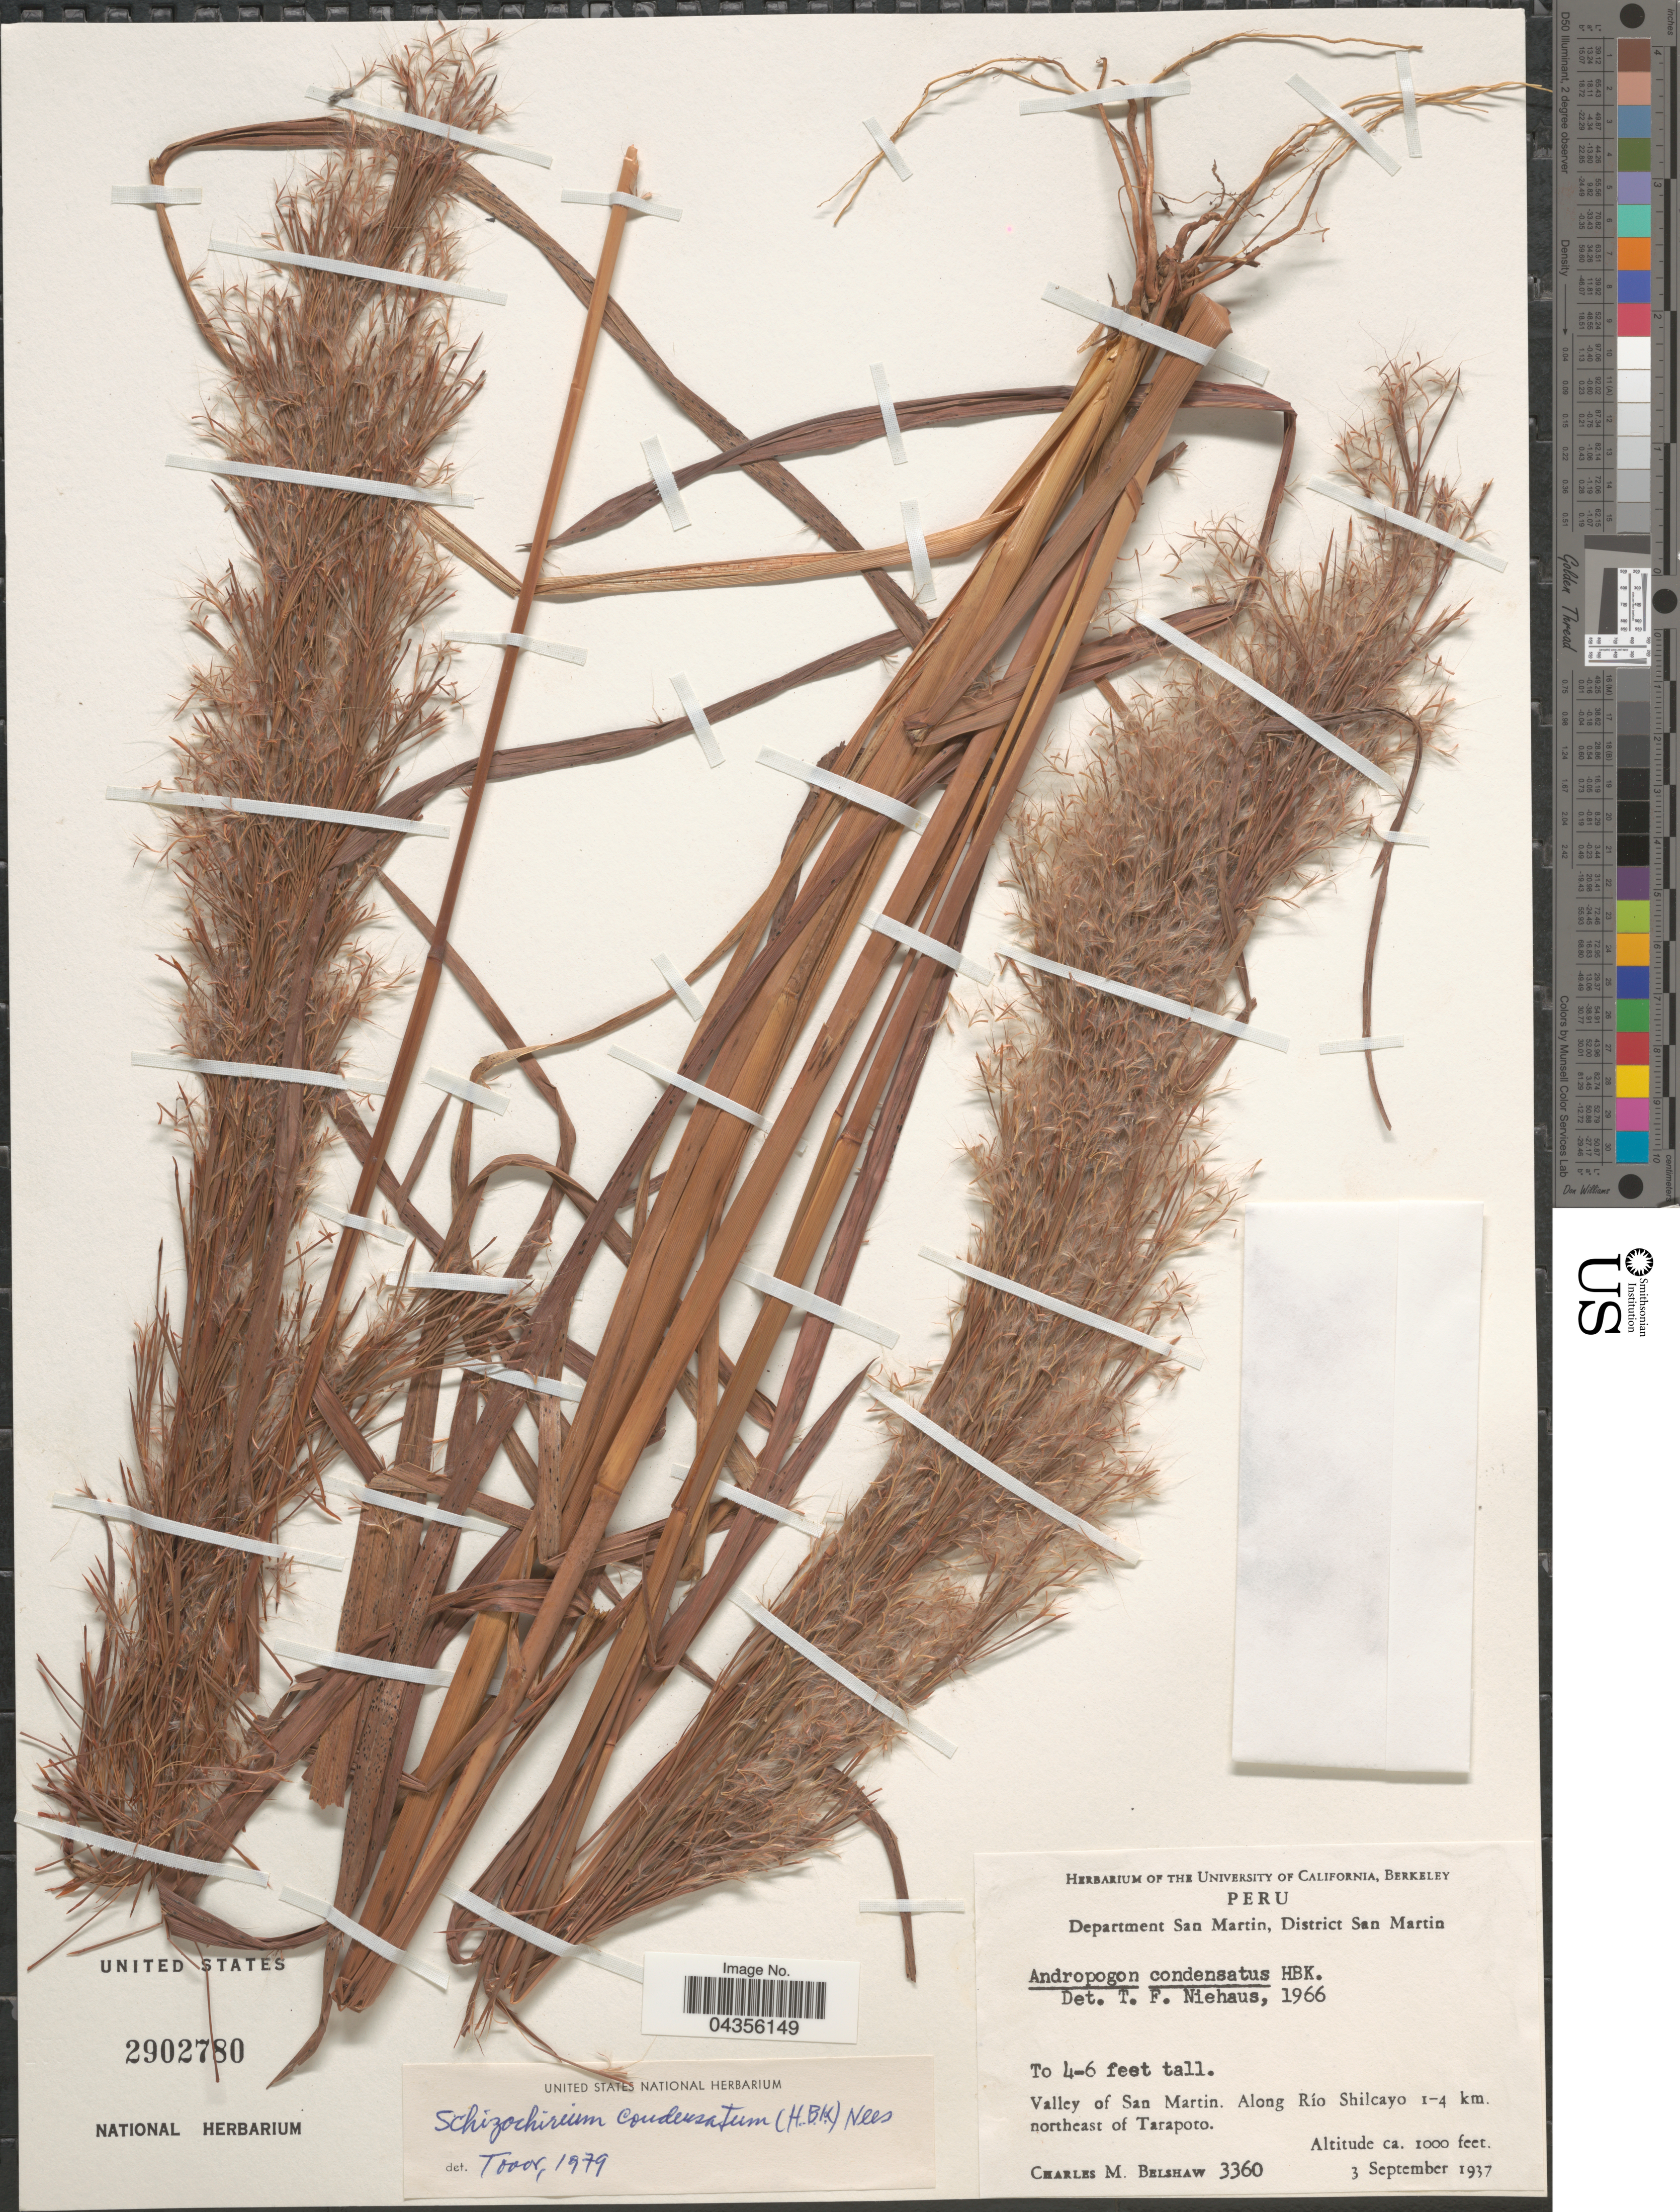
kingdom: Plantae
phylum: Tracheophyta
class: Liliopsida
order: Poales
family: Poaceae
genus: Schizachyrium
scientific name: Schizachyrium condensatum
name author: (Kunth) Nees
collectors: C. Shaw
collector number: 3360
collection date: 1937-09-03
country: Peru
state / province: San Martín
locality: Department San Martin, District San Martin. Valley of San Martin. Along Río Shilcayo 1-4 km. northeast of Tarapoto.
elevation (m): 305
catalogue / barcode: US 2902780